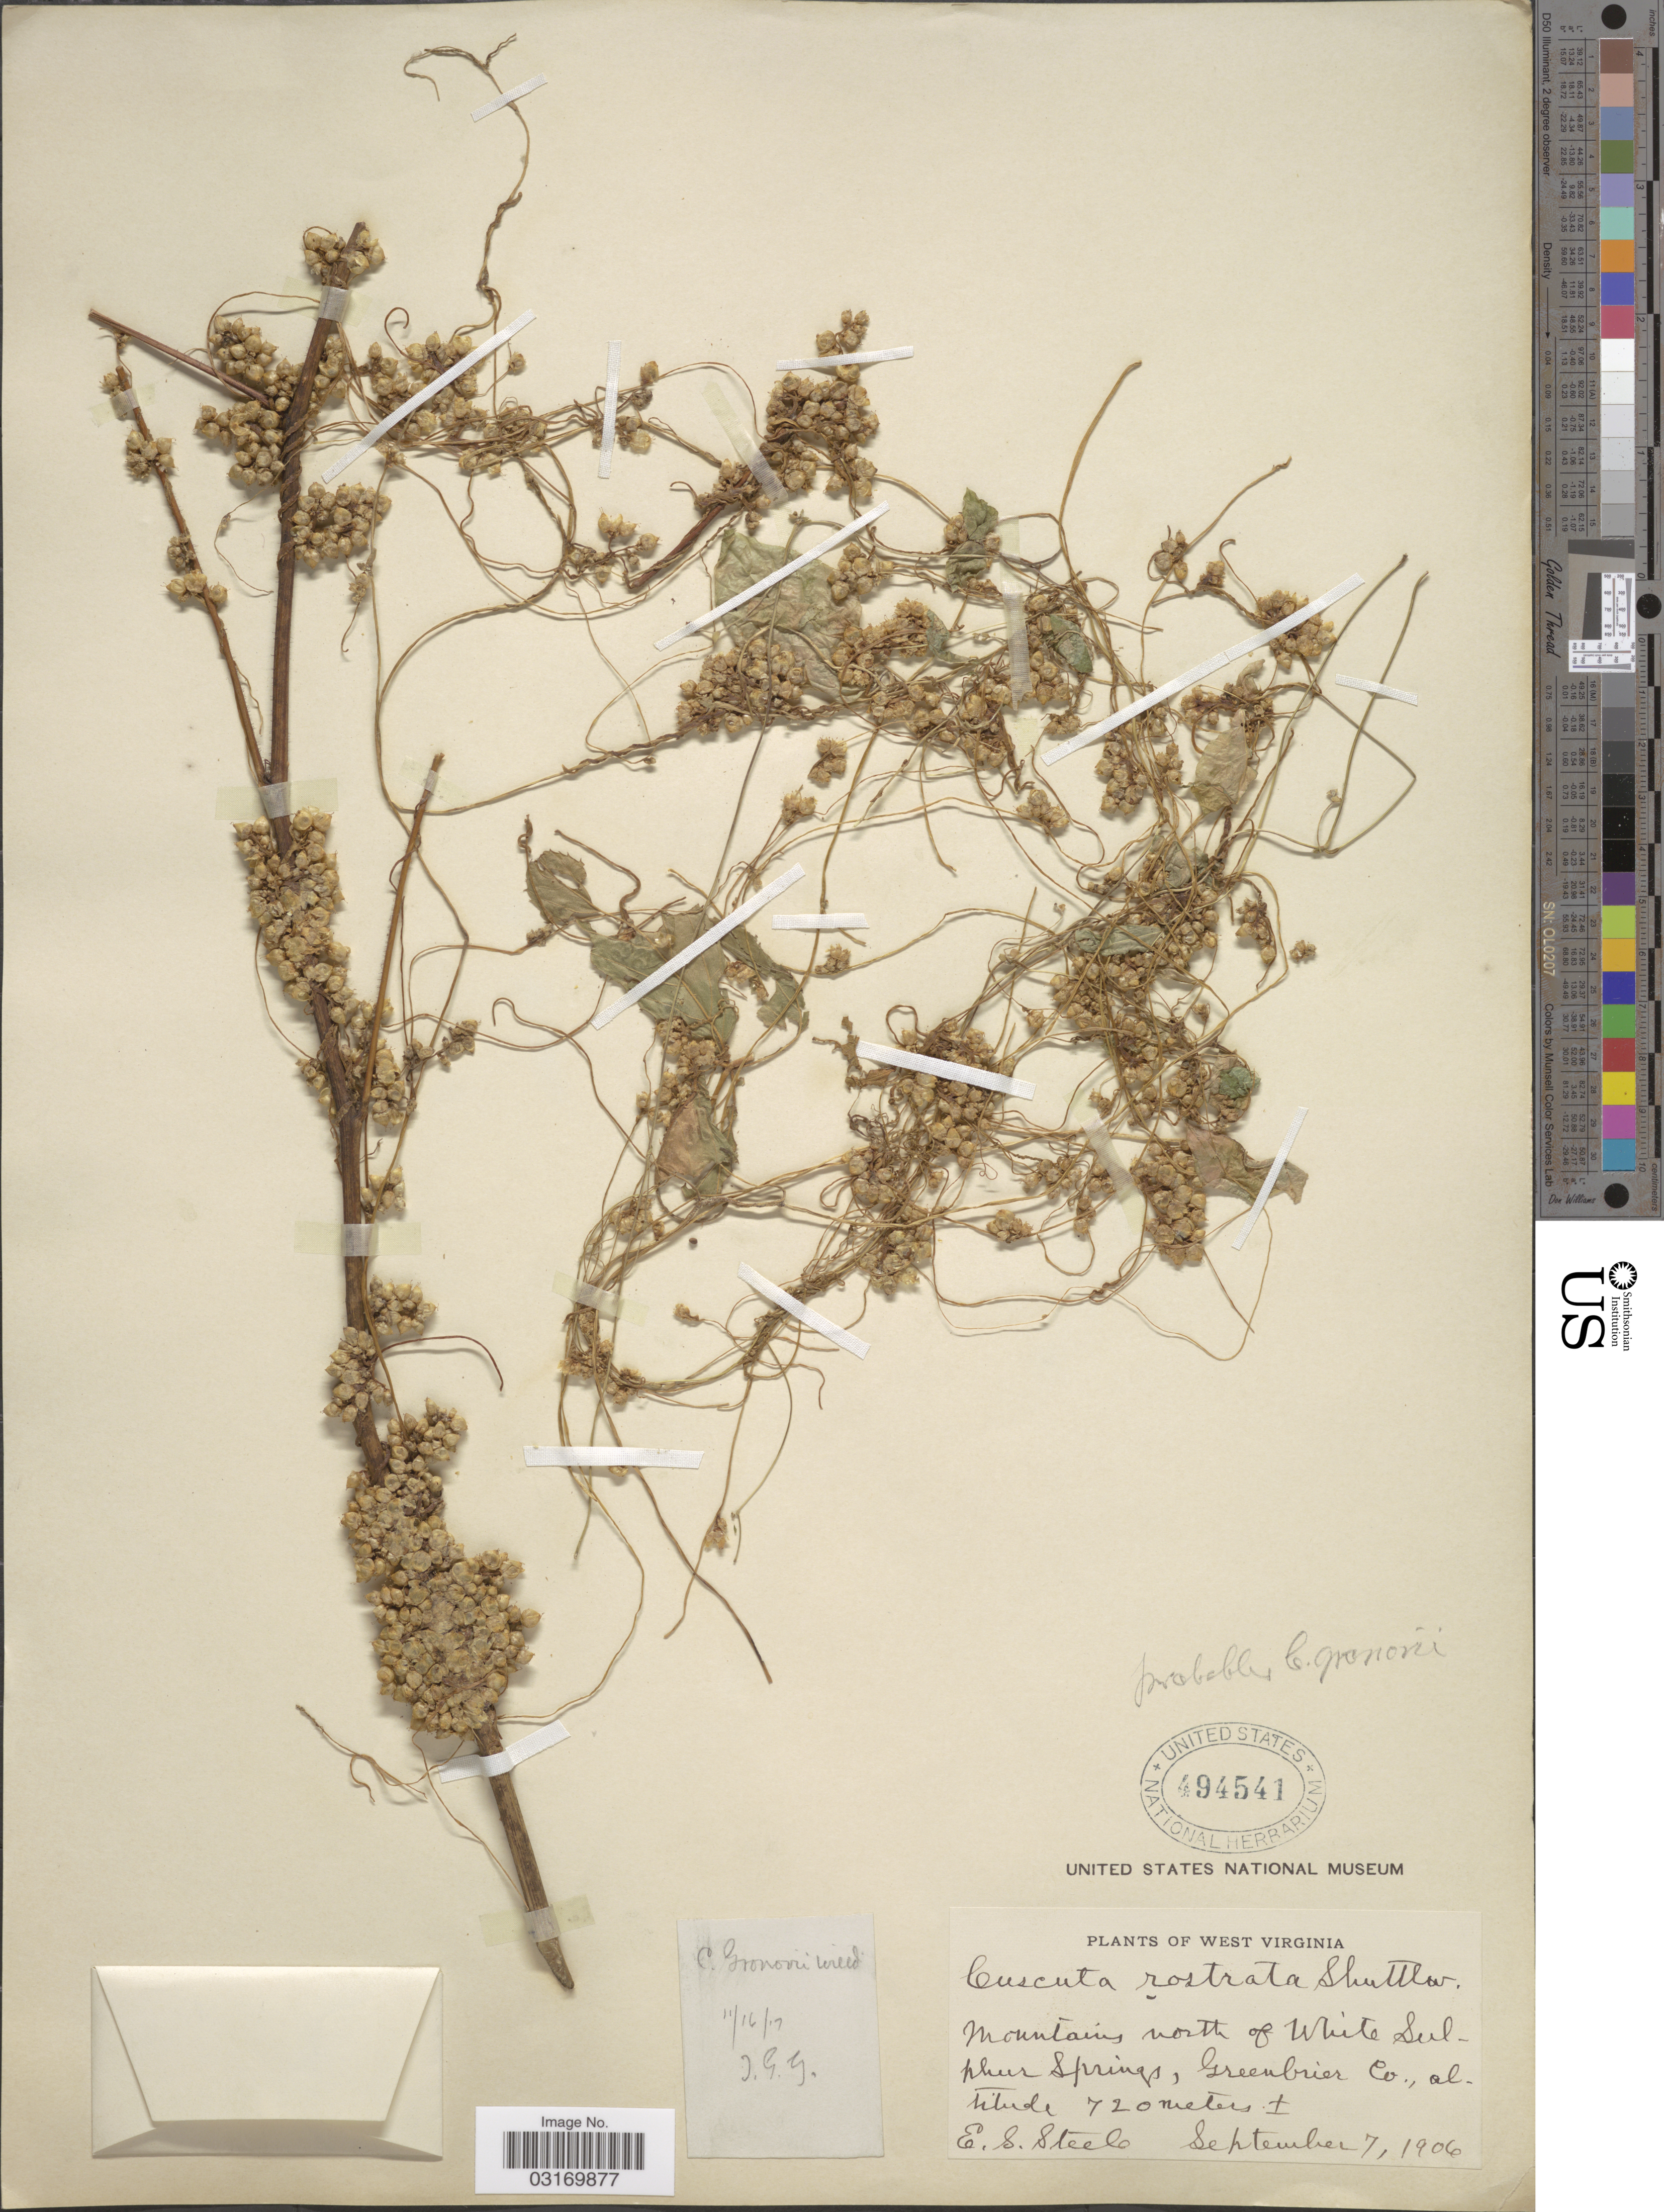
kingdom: Plantae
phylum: Tracheophyta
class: Magnoliopsida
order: Solanales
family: Convolvulaceae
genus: Cuscuta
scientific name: Cuscuta gronovii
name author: Willd. ex Schult.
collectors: E. Steele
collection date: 1906-09-07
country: United States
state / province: West Virginia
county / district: Greenbrier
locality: Mountains north of White Sulphur Springs, Greenbrier Co.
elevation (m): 720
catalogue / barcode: US 494541